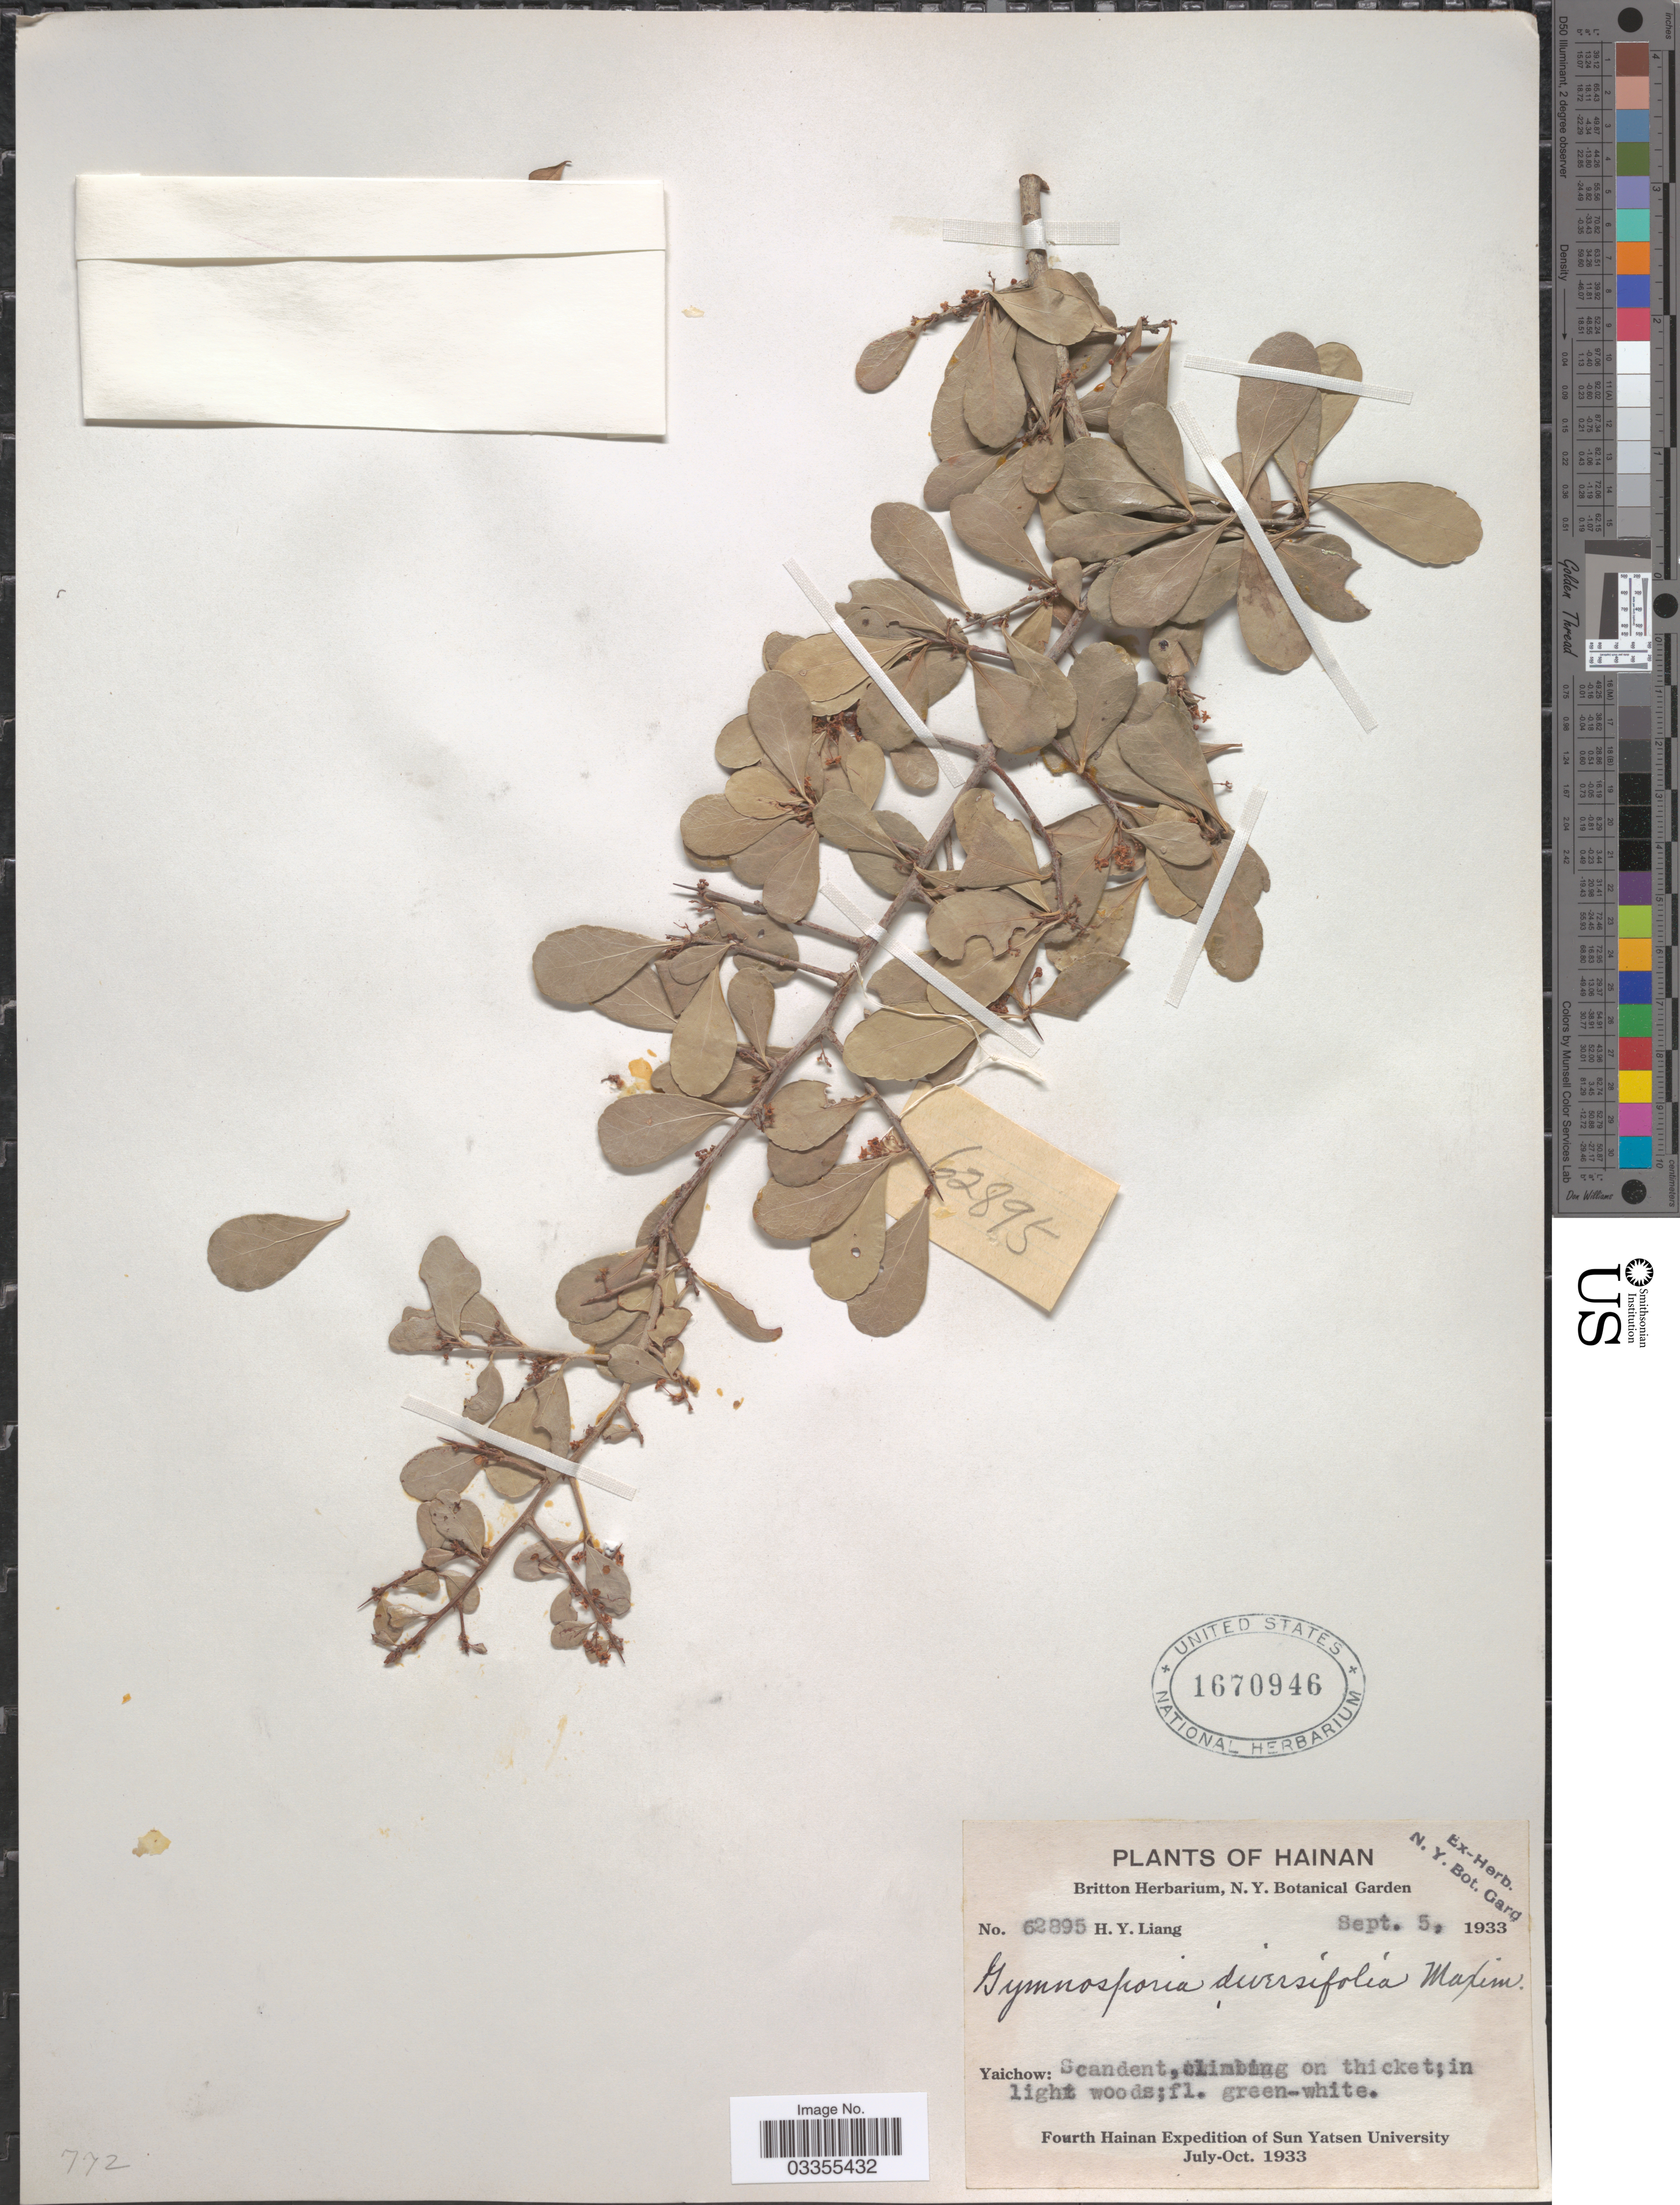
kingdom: Plantae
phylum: Tracheophyta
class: Magnoliopsida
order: Celastrales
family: Celastraceae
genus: Gymnosporia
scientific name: Gymnosporia diversifolia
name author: Maxim.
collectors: H. Y. Liang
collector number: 62895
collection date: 1933-09-05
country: China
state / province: Hainan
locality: Yaichow.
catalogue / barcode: US 1670946